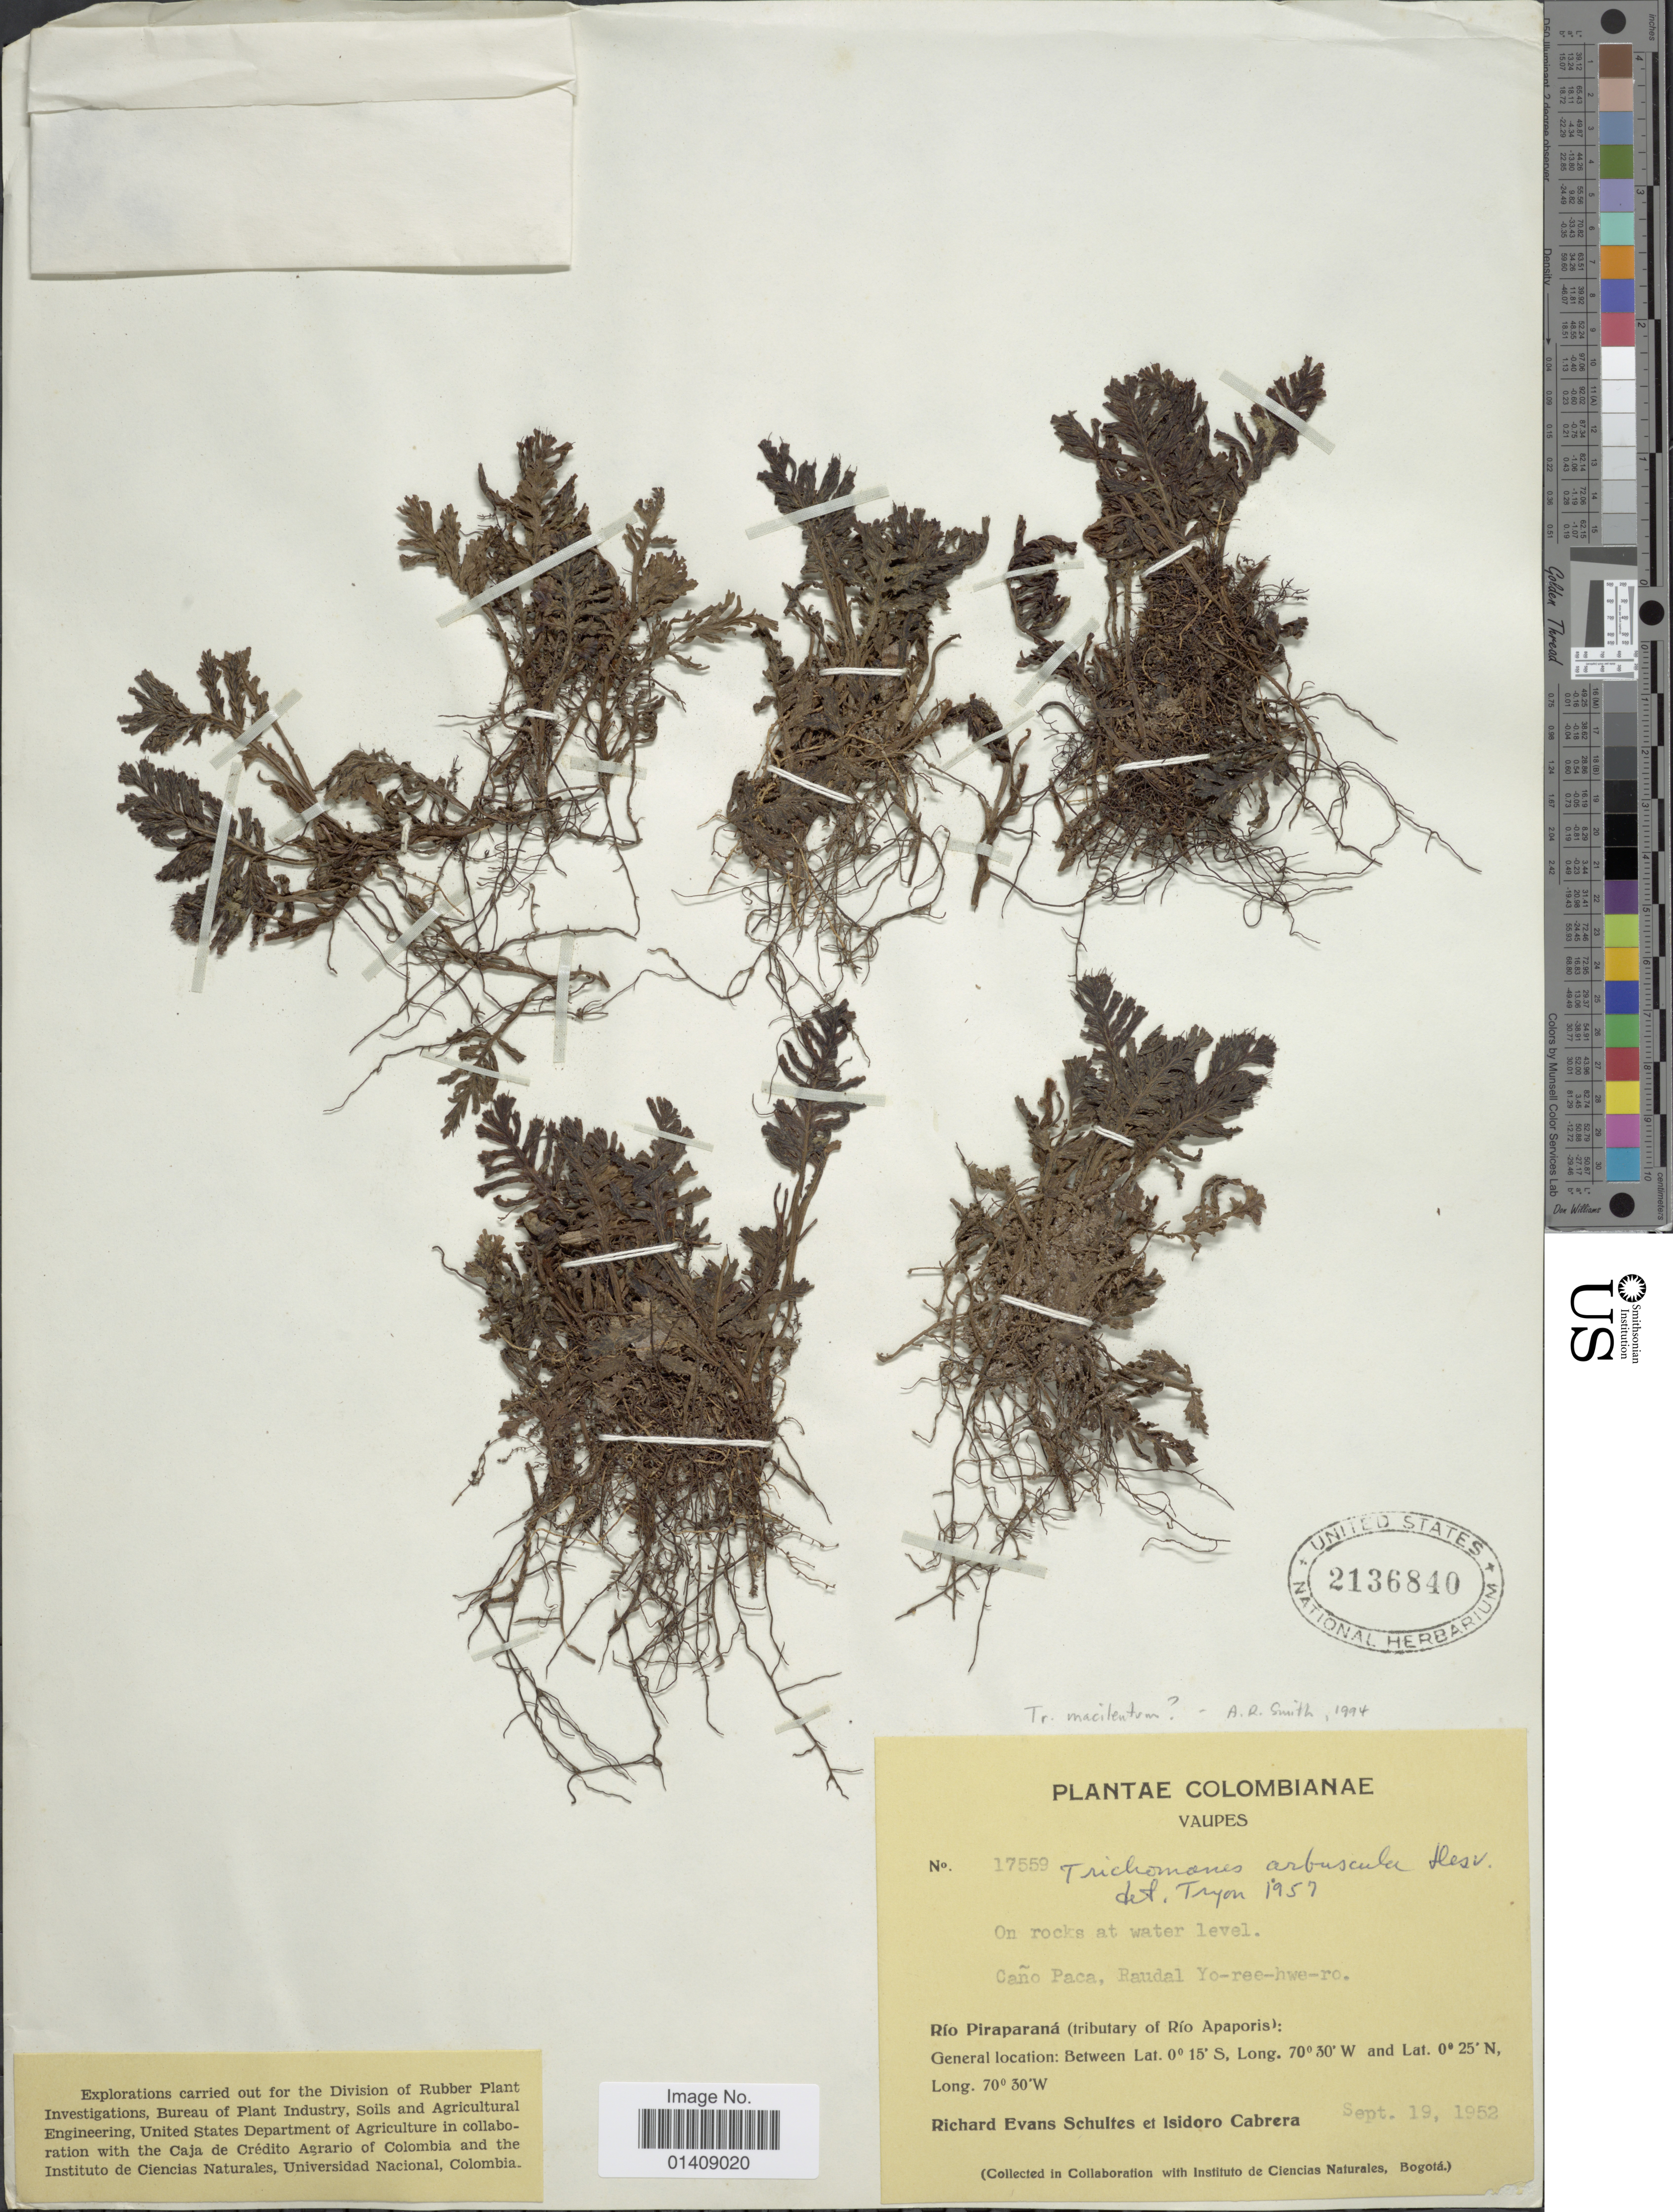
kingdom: Plantae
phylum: Tracheophyta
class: Polypodiopsida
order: Hymenophyllales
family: Hymenophyllaceae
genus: Trichomanes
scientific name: Trichomanes macilentum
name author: Bosch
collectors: R. E. Schultes & I. Cabrera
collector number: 17559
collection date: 1952-09-19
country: Colombia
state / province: Vaupés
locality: On rocks at water level. Caño Paca, Raudal Yo-ree-hwe-ro. Río Piraparan (tributary of Río Apaporis)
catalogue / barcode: US 2136840